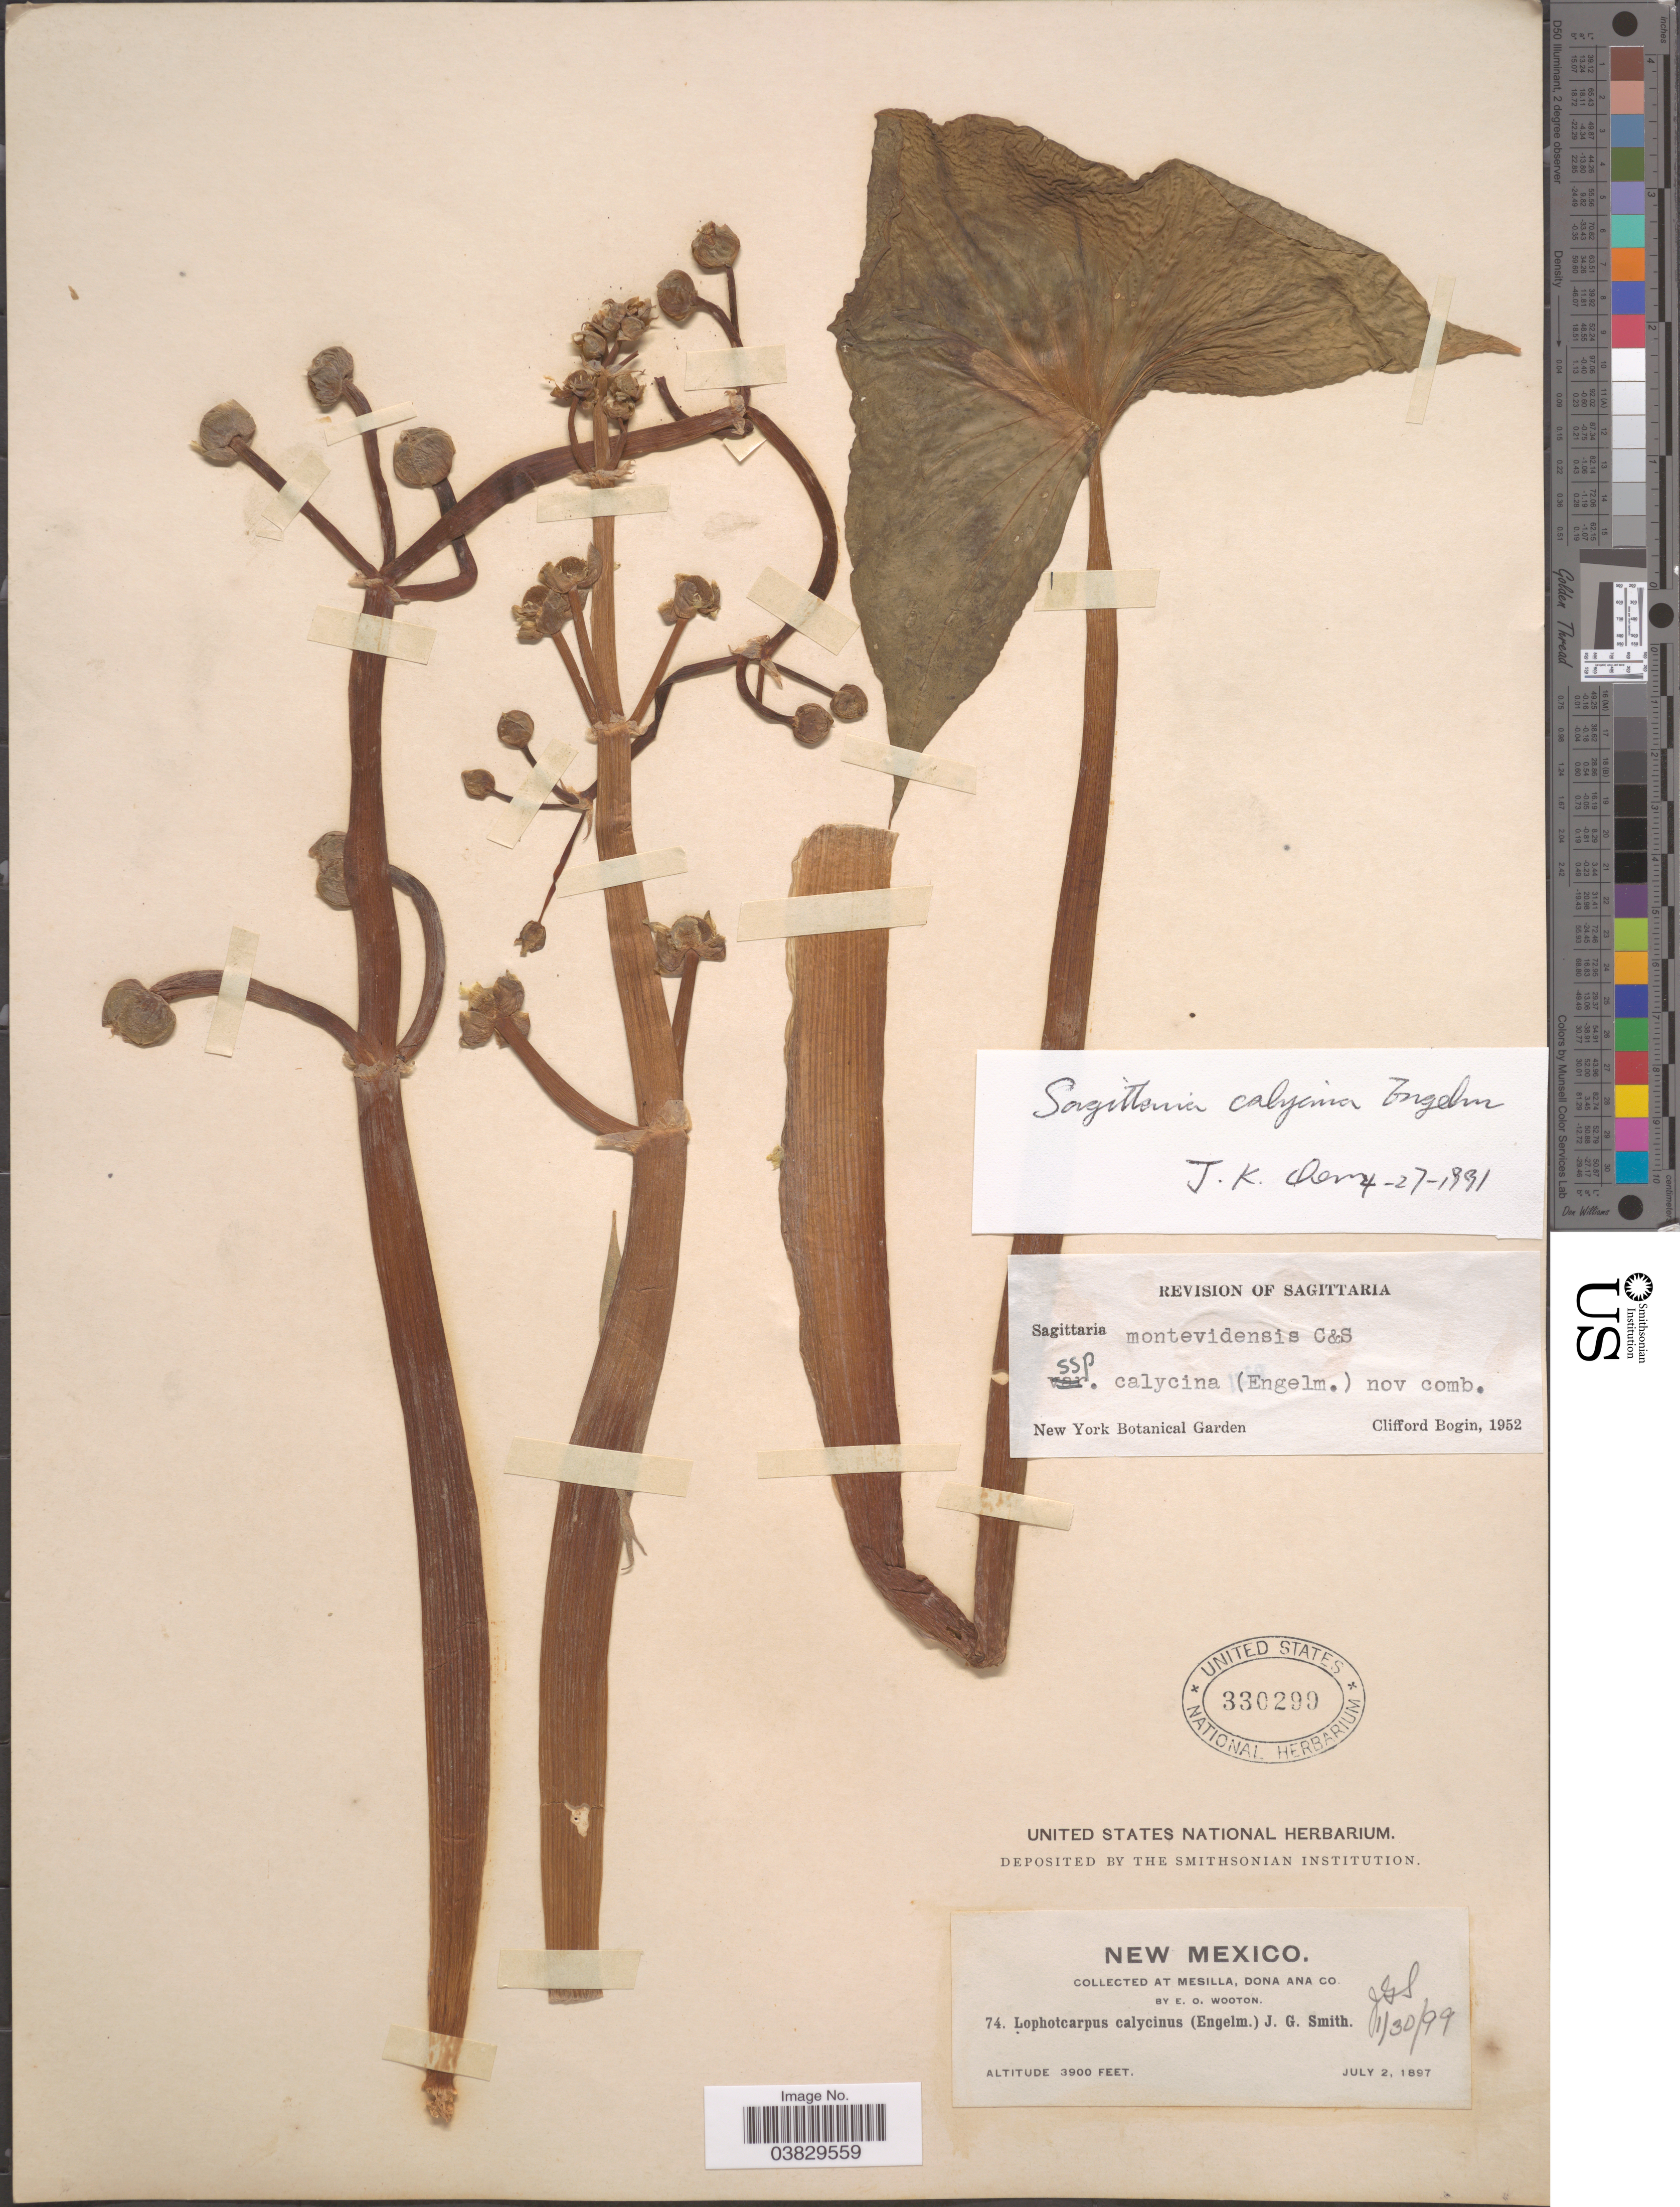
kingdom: Plantae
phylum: Tracheophyta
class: Liliopsida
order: Alismatales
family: Alismataceae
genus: Sagittaria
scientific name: Sagittaria calycina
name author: Engelm.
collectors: E. O. Wooton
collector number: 74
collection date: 1897-07-02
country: United States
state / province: New Mexico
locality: Mesilla, Don Ana Co.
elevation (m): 1189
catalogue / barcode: US 330299